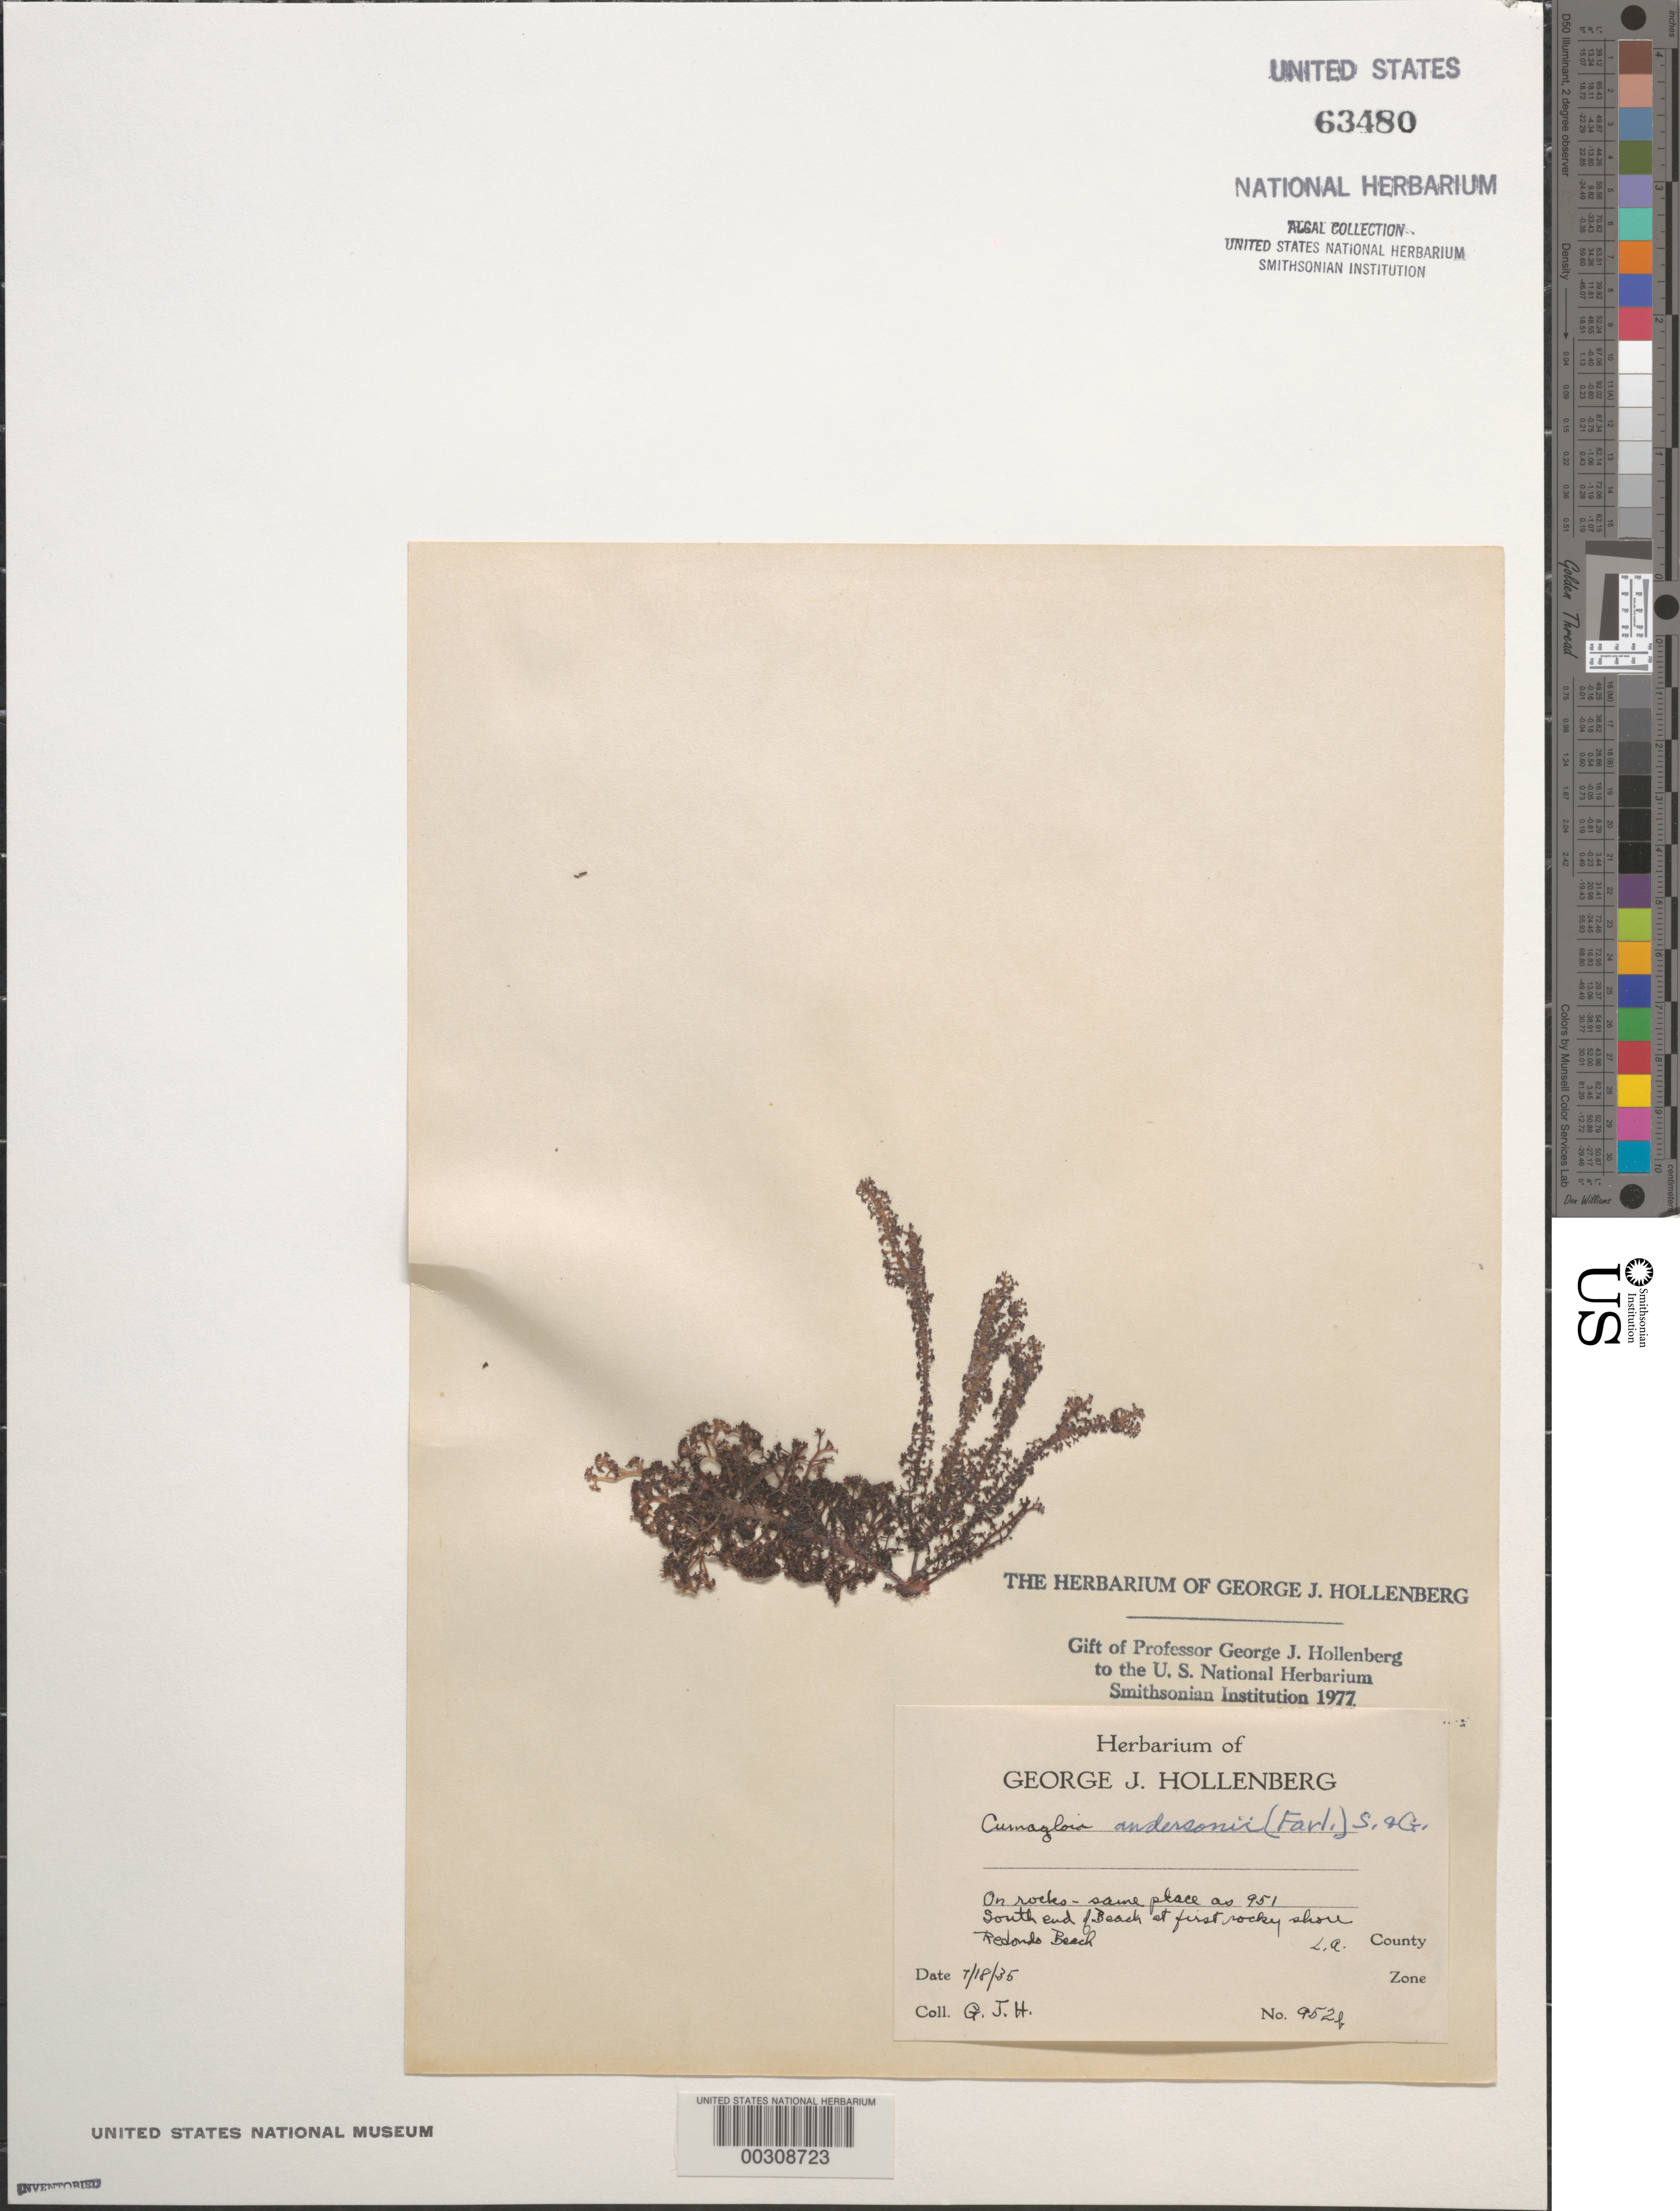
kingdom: Plantae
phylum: Rhodophyta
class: Florideophyceae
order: Nemaliales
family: Liagoraceae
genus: Cumagloia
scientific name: Cumagloia andersonii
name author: (Farl.) Setch. & N.L. Gardner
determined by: Hollenberg, George J.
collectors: G. Hollenberg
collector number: GJH 952b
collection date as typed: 18 Jul 1935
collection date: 1935-07-18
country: United States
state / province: California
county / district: Los Angeles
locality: First rocky shore south of Redondo Beach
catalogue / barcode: US 63480